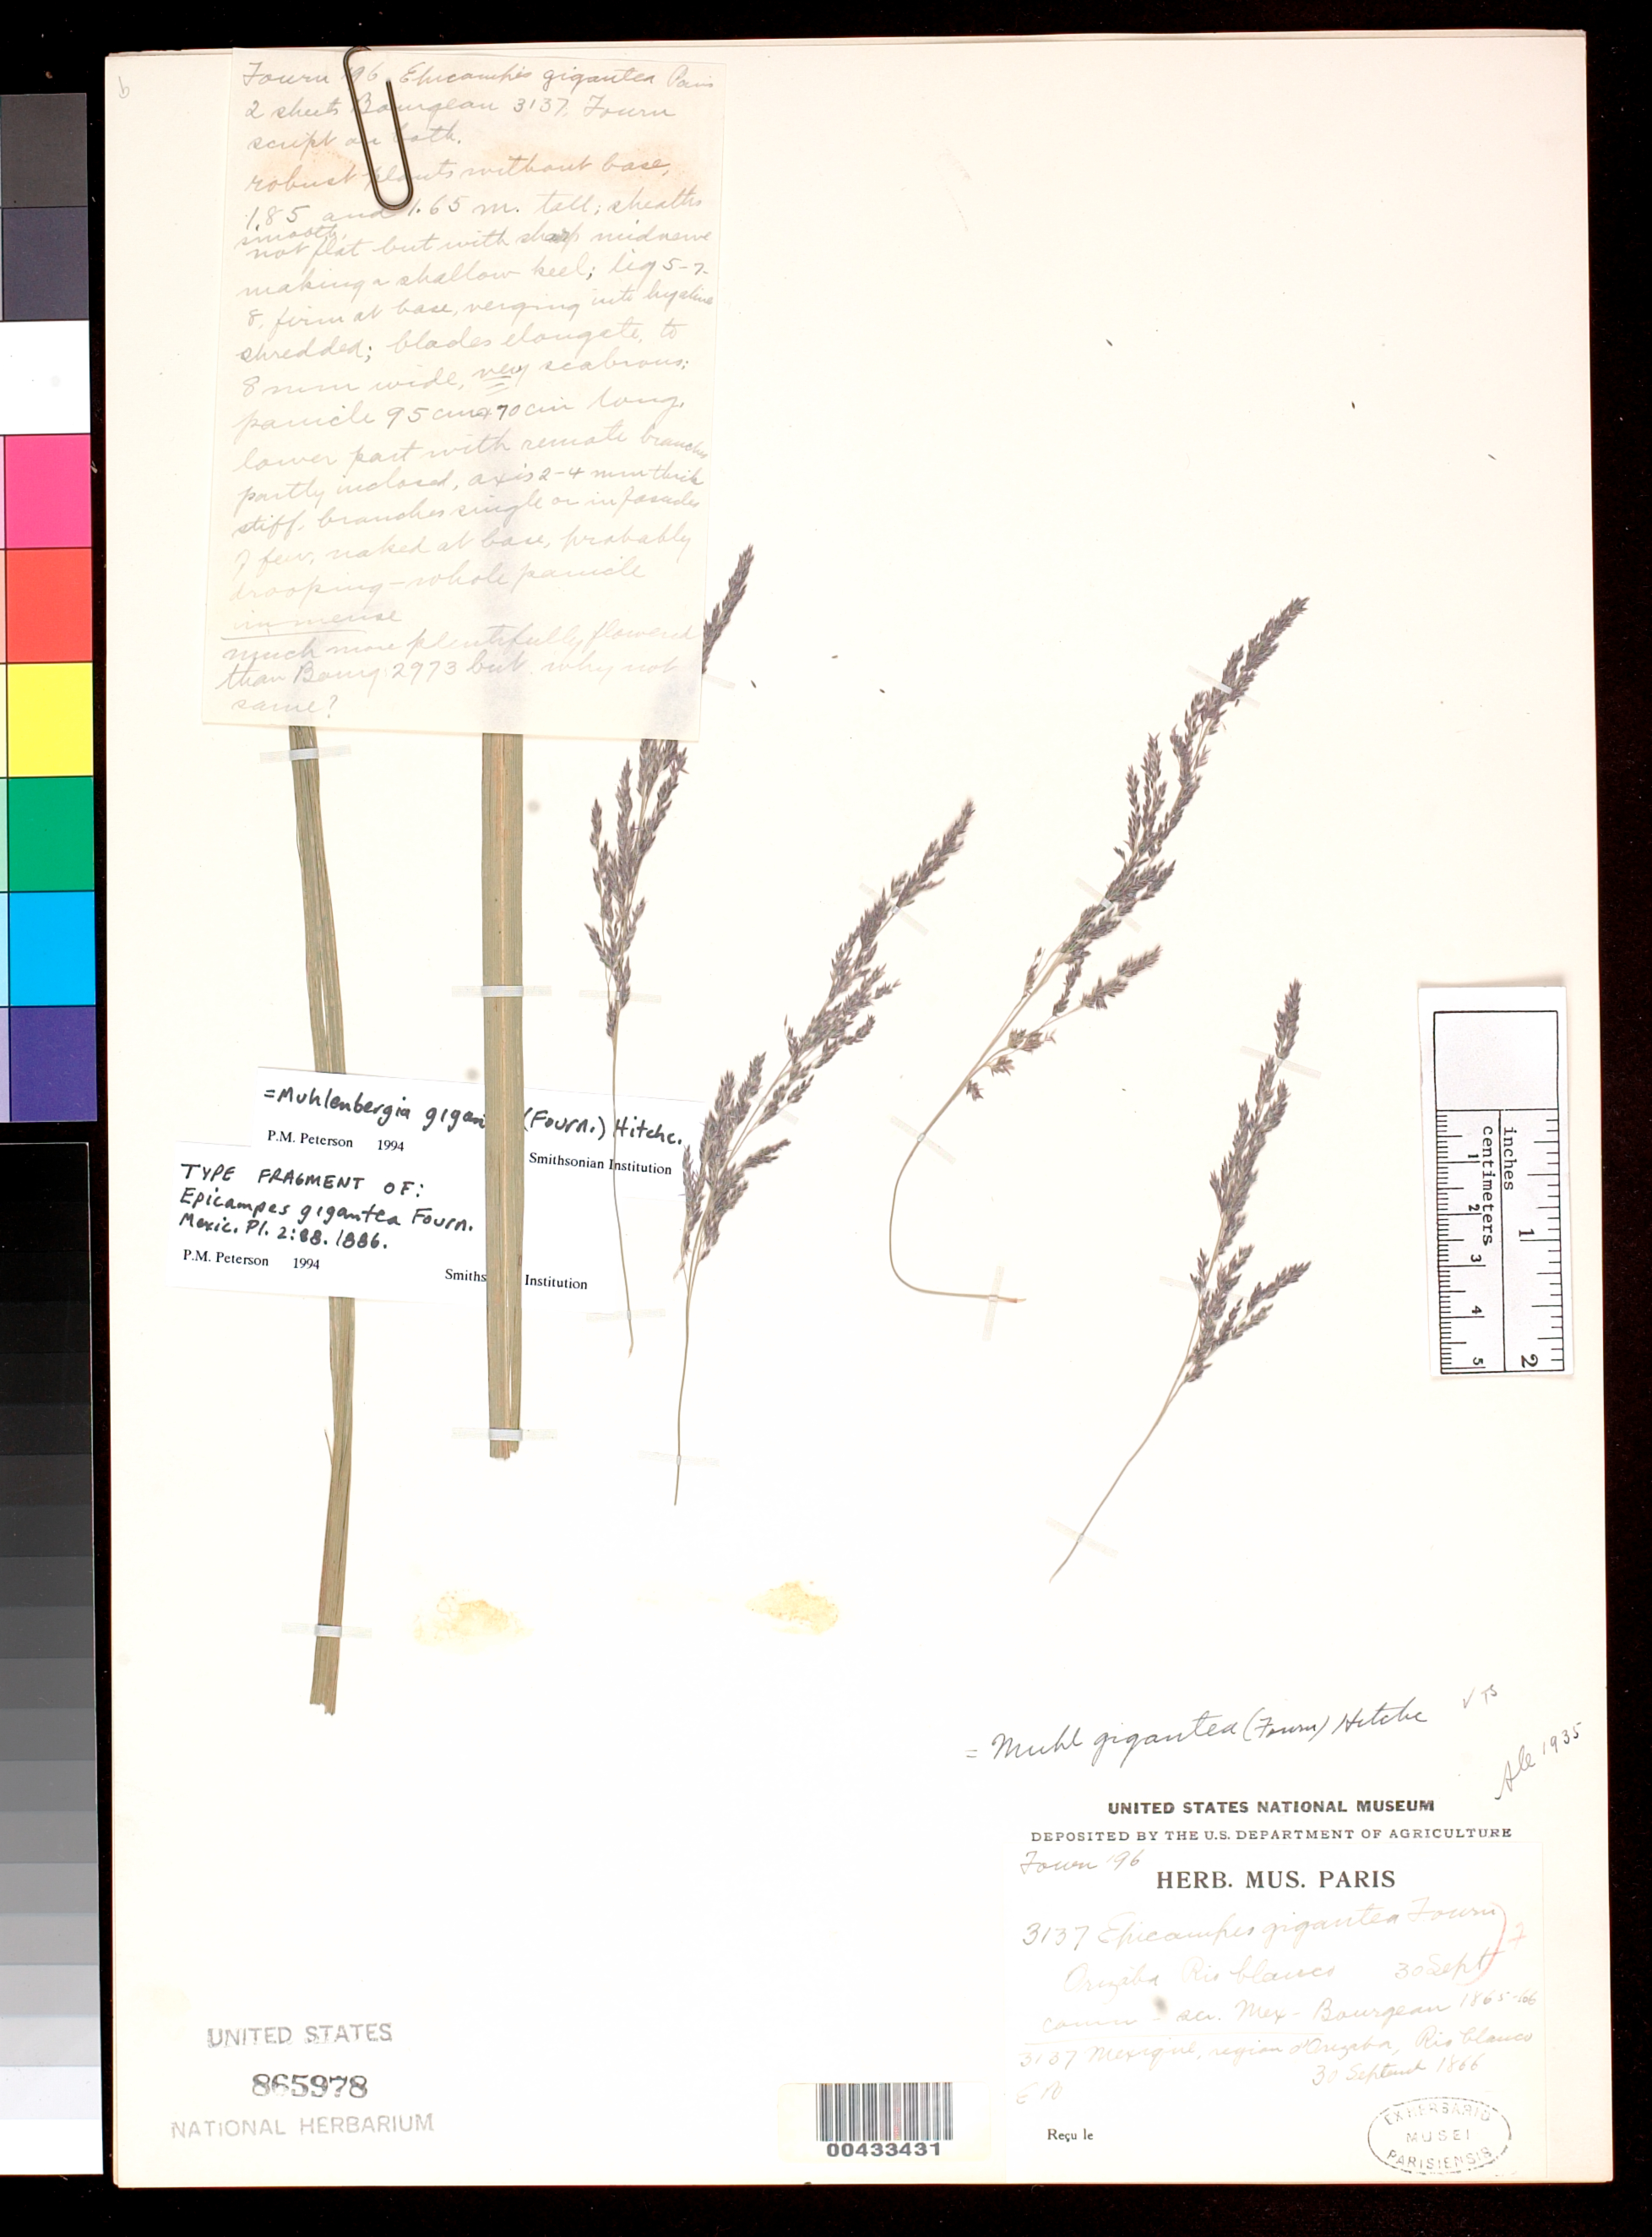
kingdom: Plantae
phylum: Tracheophyta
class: Liliopsida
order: Poales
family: Poaceae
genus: Epicampes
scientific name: Epicampes gigantea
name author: E. Fourn.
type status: Type Fragment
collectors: E. Bourgeau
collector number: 3137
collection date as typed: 30 Sep 1866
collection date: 1866-09-30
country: Mexico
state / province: Veracruz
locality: Orizaba, Rio Blanco.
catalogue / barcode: US 865978